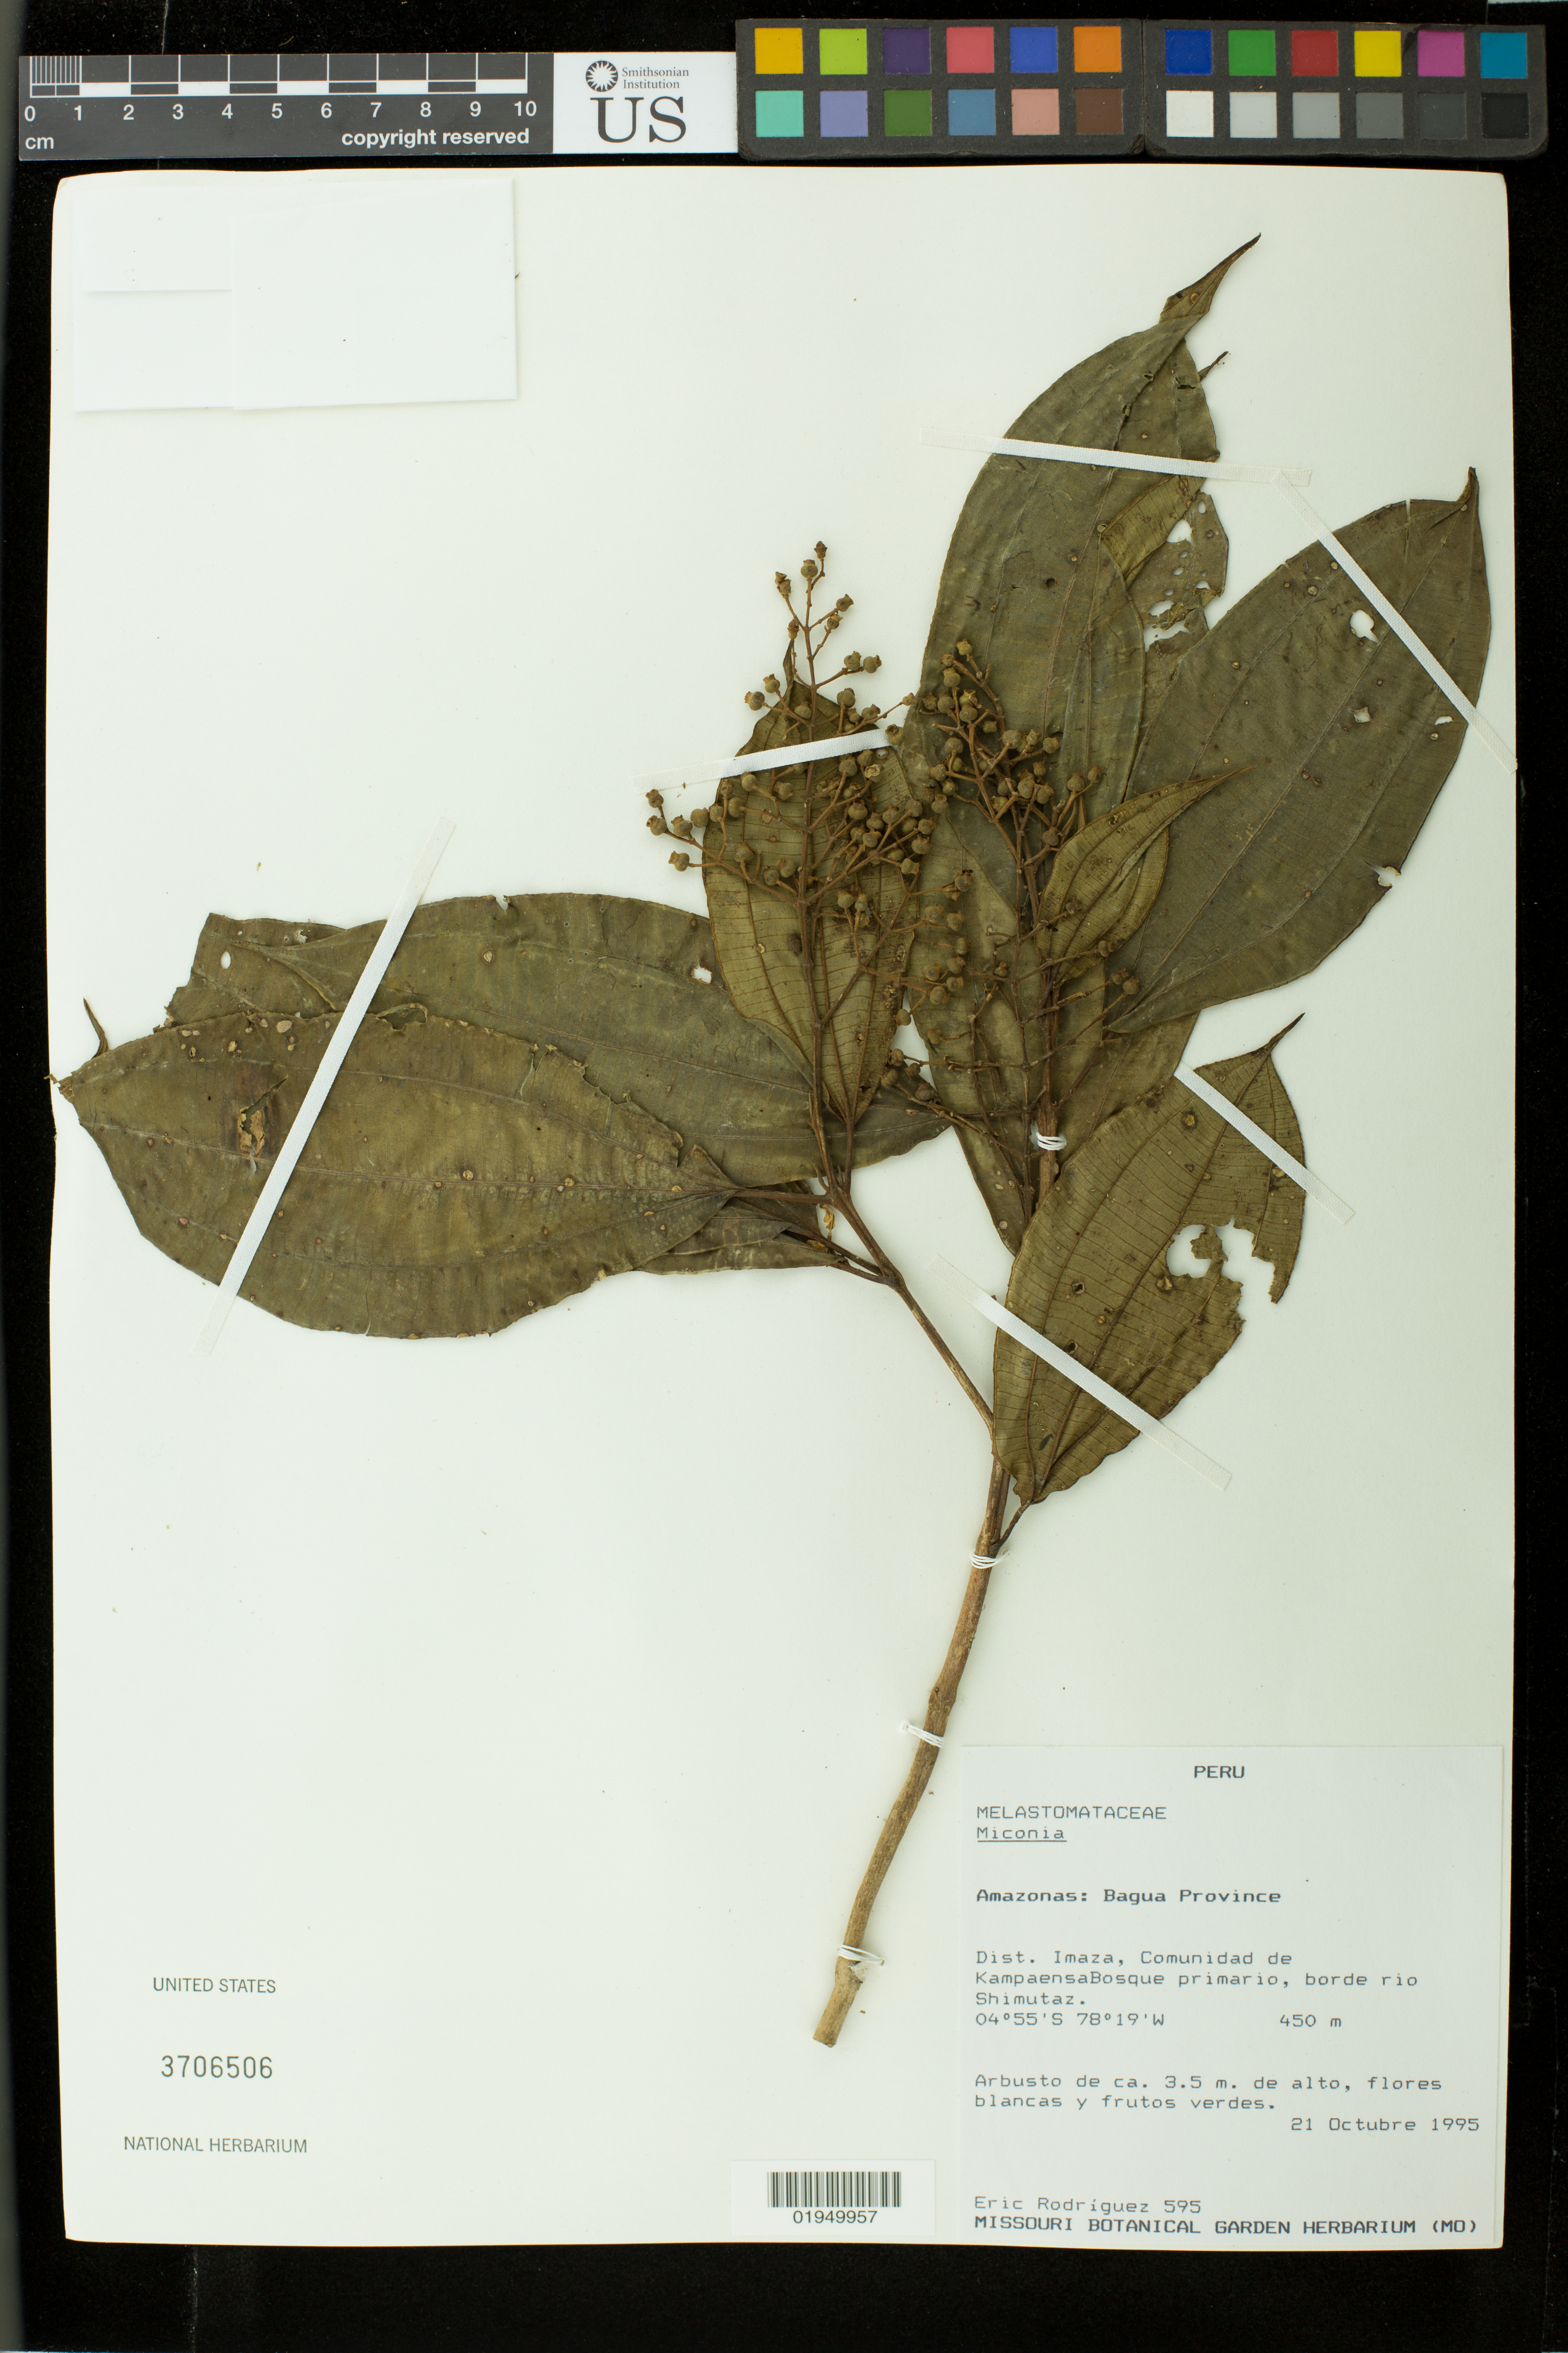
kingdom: Plantae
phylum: Tracheophyta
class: Magnoliopsida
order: Myrtales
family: Melastomataceae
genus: Miconia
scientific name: Miconia sp.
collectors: E. Rodriguez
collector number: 595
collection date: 1995-10-21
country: Peru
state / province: Amazonas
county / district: Bagua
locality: Dist. Imaza, Comunidad de Kampaensa. Bosque primario, borde rio Shimutaz.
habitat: Bosque primario.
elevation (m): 450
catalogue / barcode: US 3706506